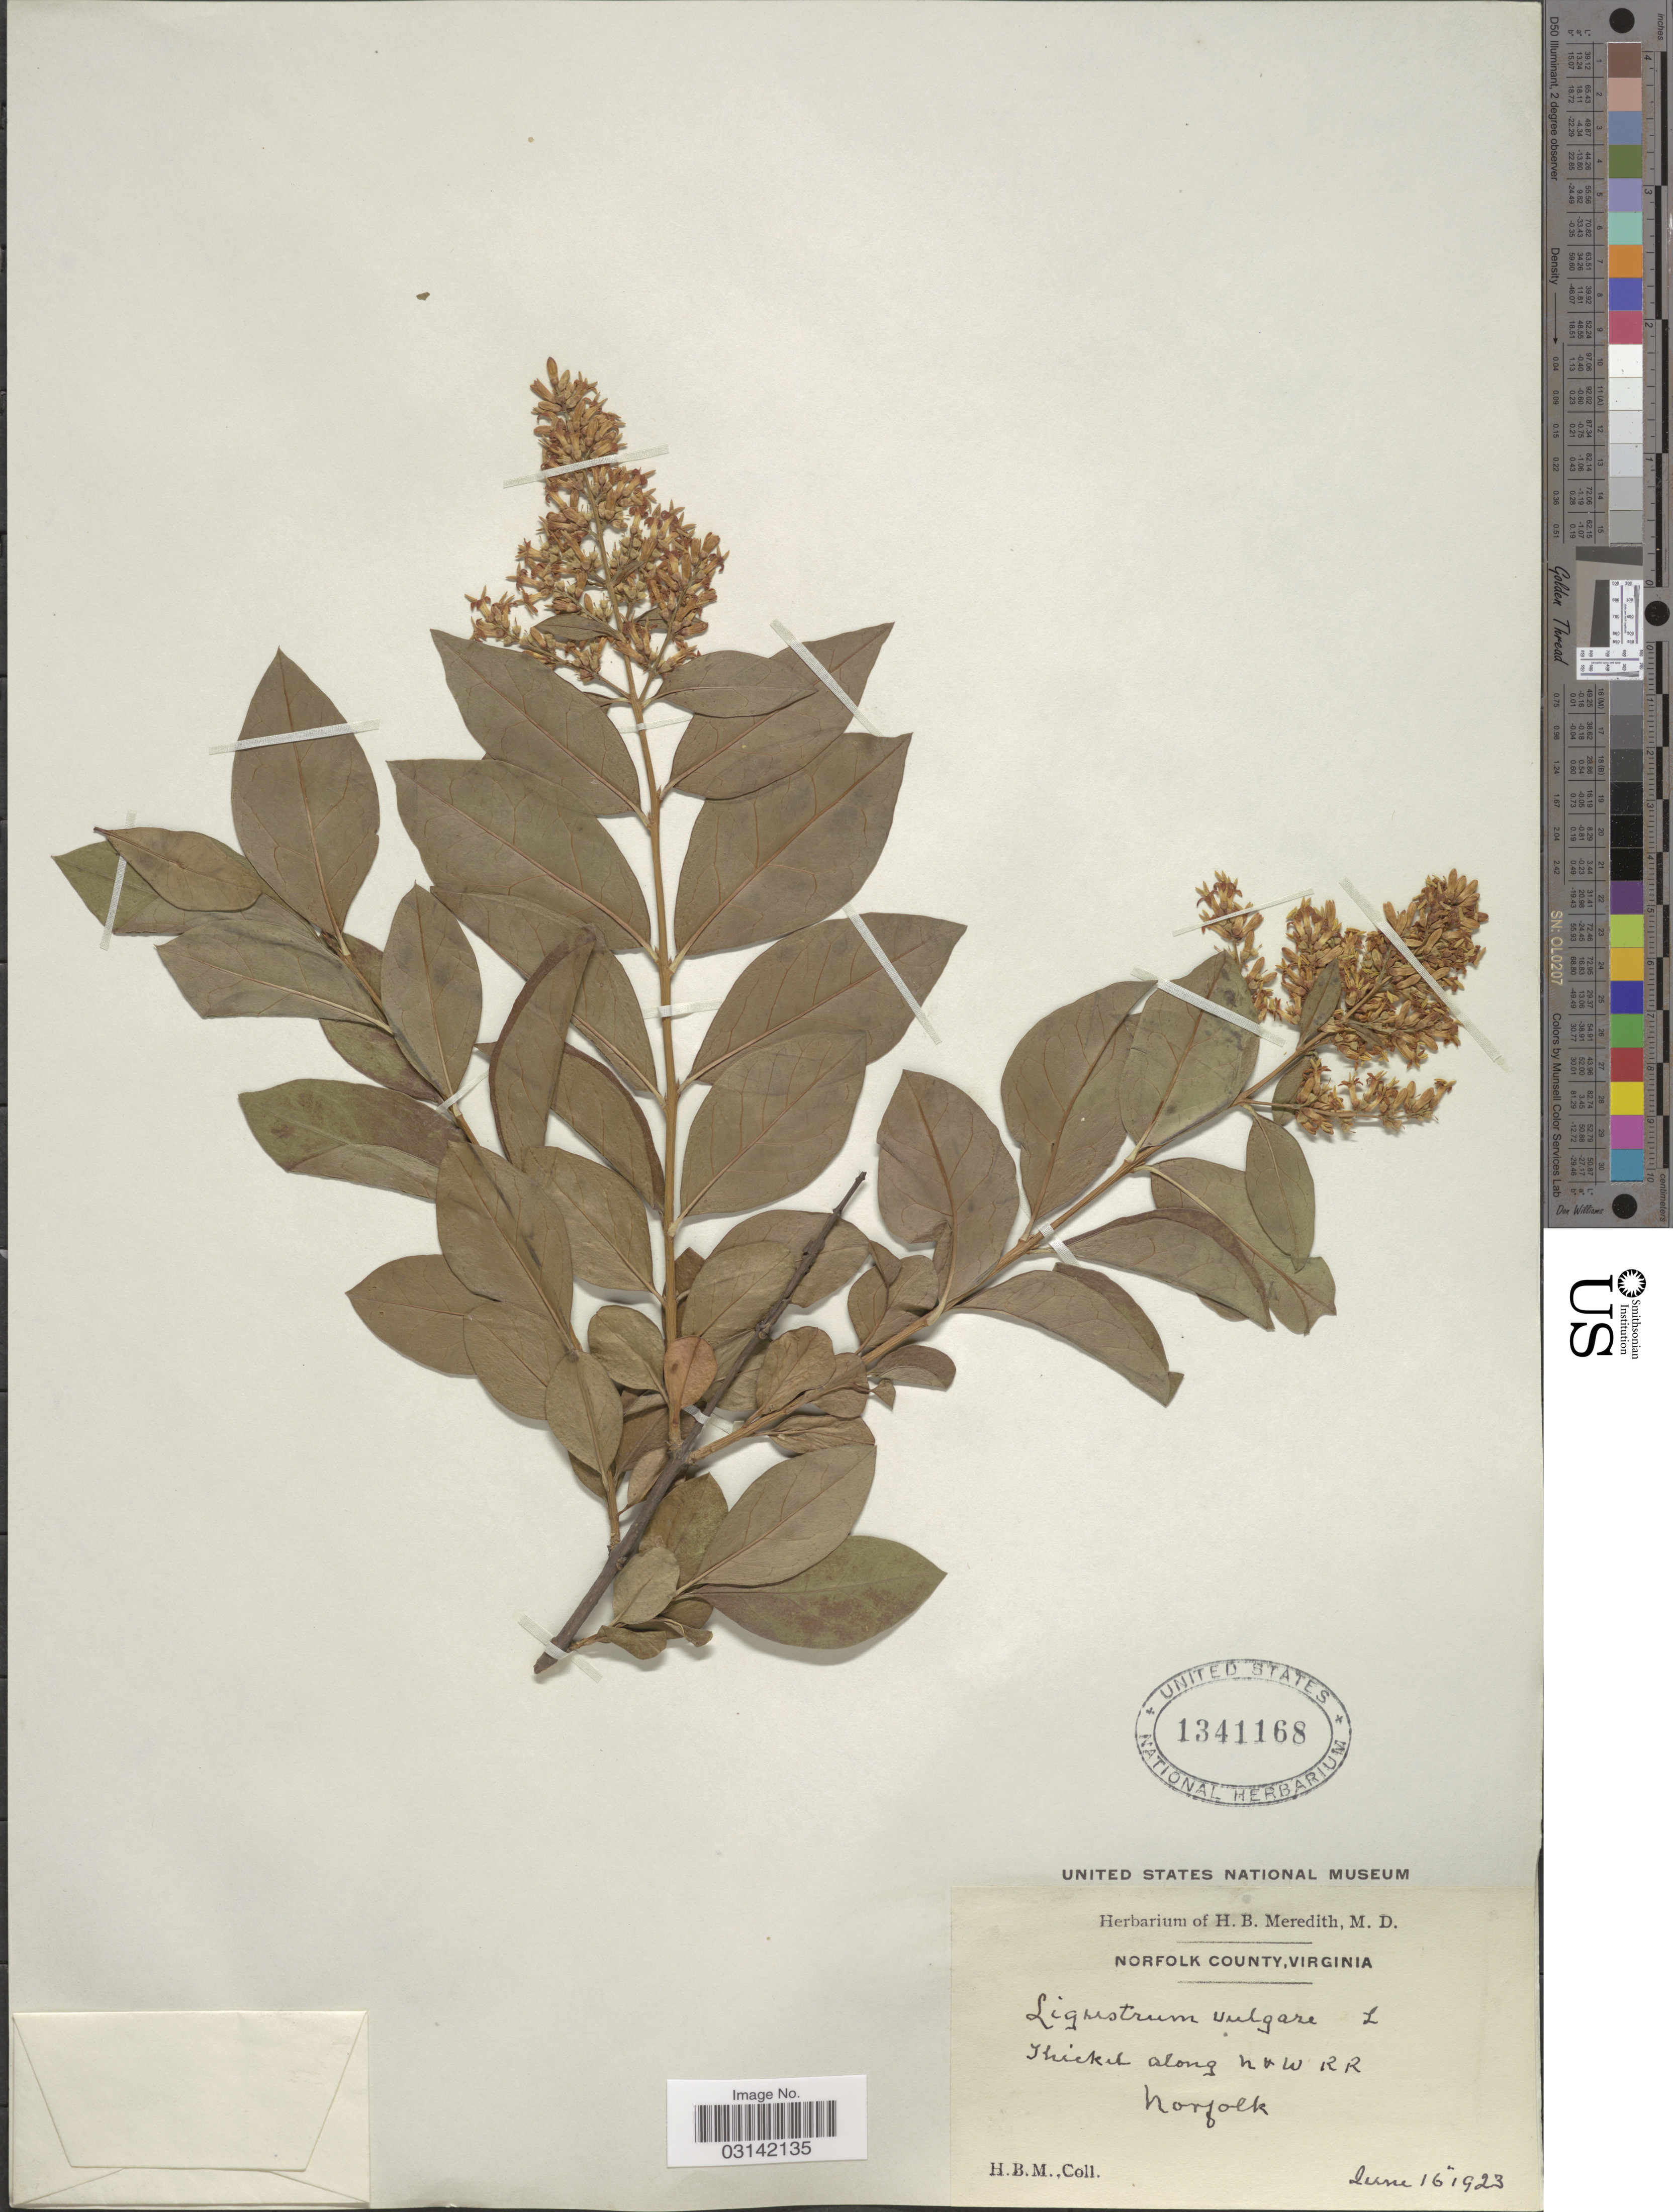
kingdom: Plantae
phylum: Tracheophyta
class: Magnoliopsida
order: Lamiales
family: Oleaceae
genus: Ligustrum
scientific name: Ligustrum vulgare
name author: L.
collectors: H. Meredith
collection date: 1923-06-16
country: United States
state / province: Virginia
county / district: City of Norfolk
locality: Norfolk County, Thicket along N & W RR, Norfolk.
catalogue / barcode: US 1341168